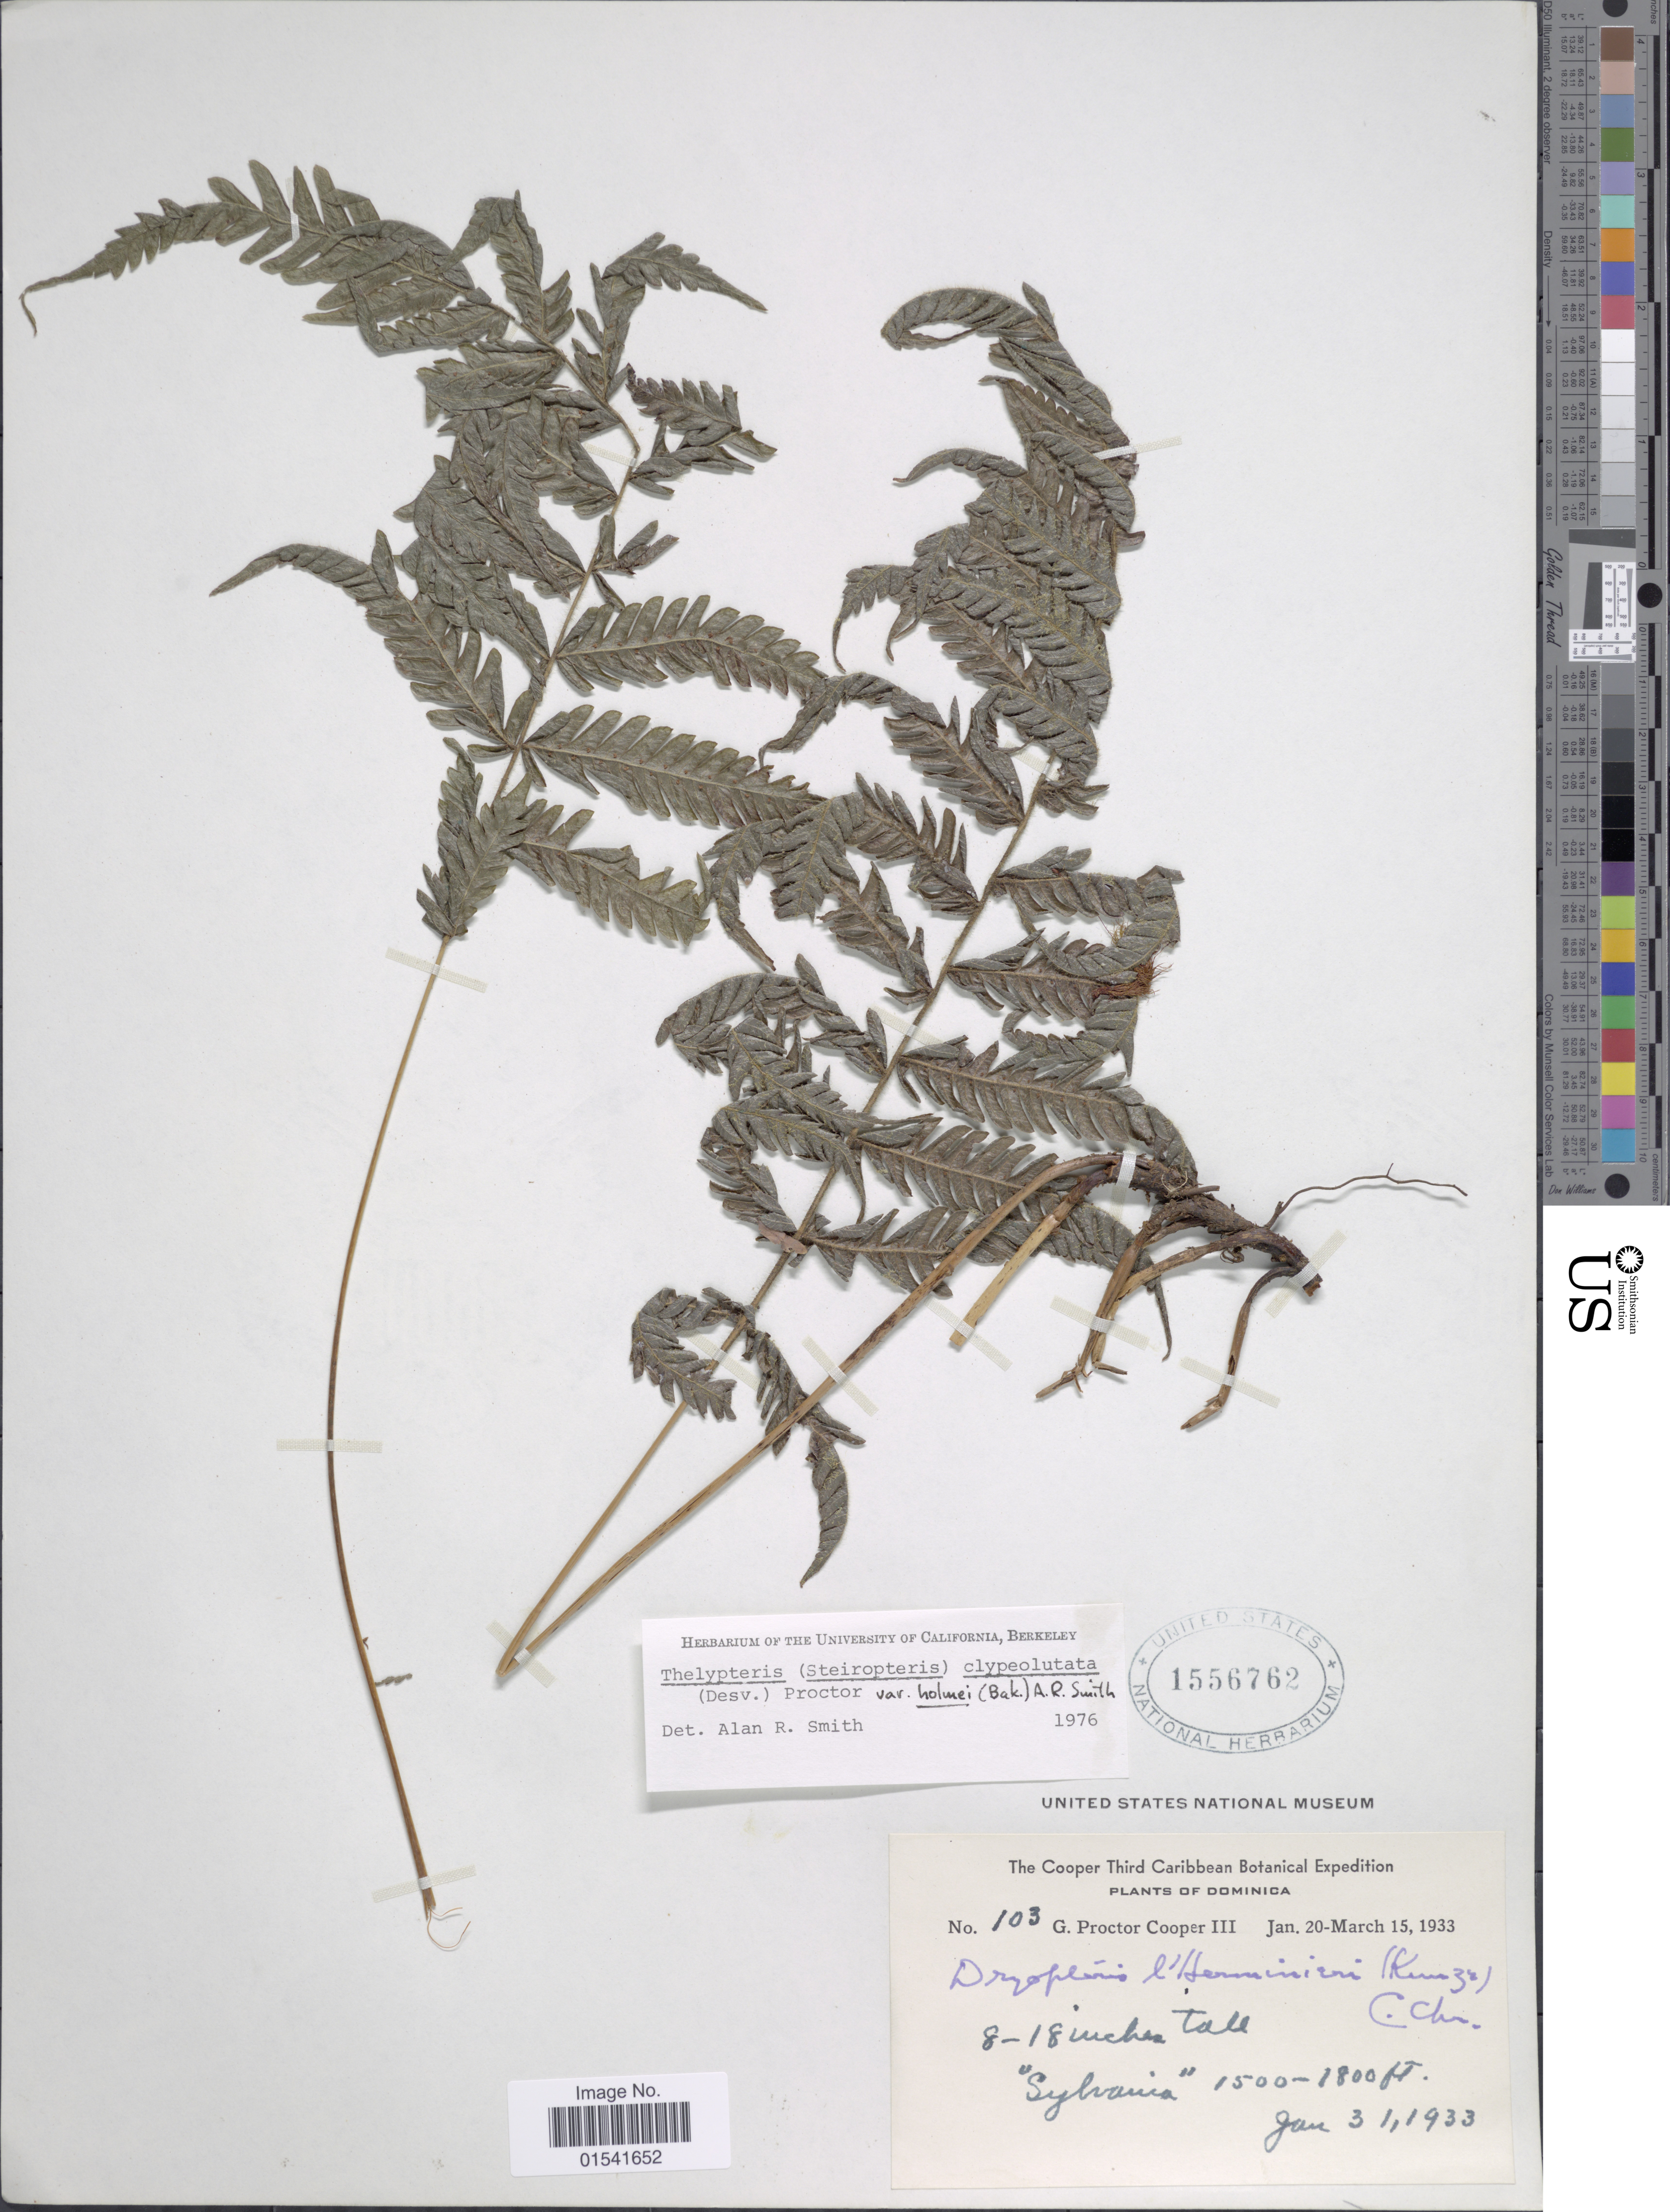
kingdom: Plantae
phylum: Tracheophyta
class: Polypodiopsida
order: Polypodiales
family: Thelypteridaceae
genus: Steiropteris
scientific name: Steiropteris clypeolutata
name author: (Desv.) Pic. Serm.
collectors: G. Cooper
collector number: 103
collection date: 1933-01-31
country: Dominica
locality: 'Sylvania'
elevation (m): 457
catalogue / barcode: US 1556762